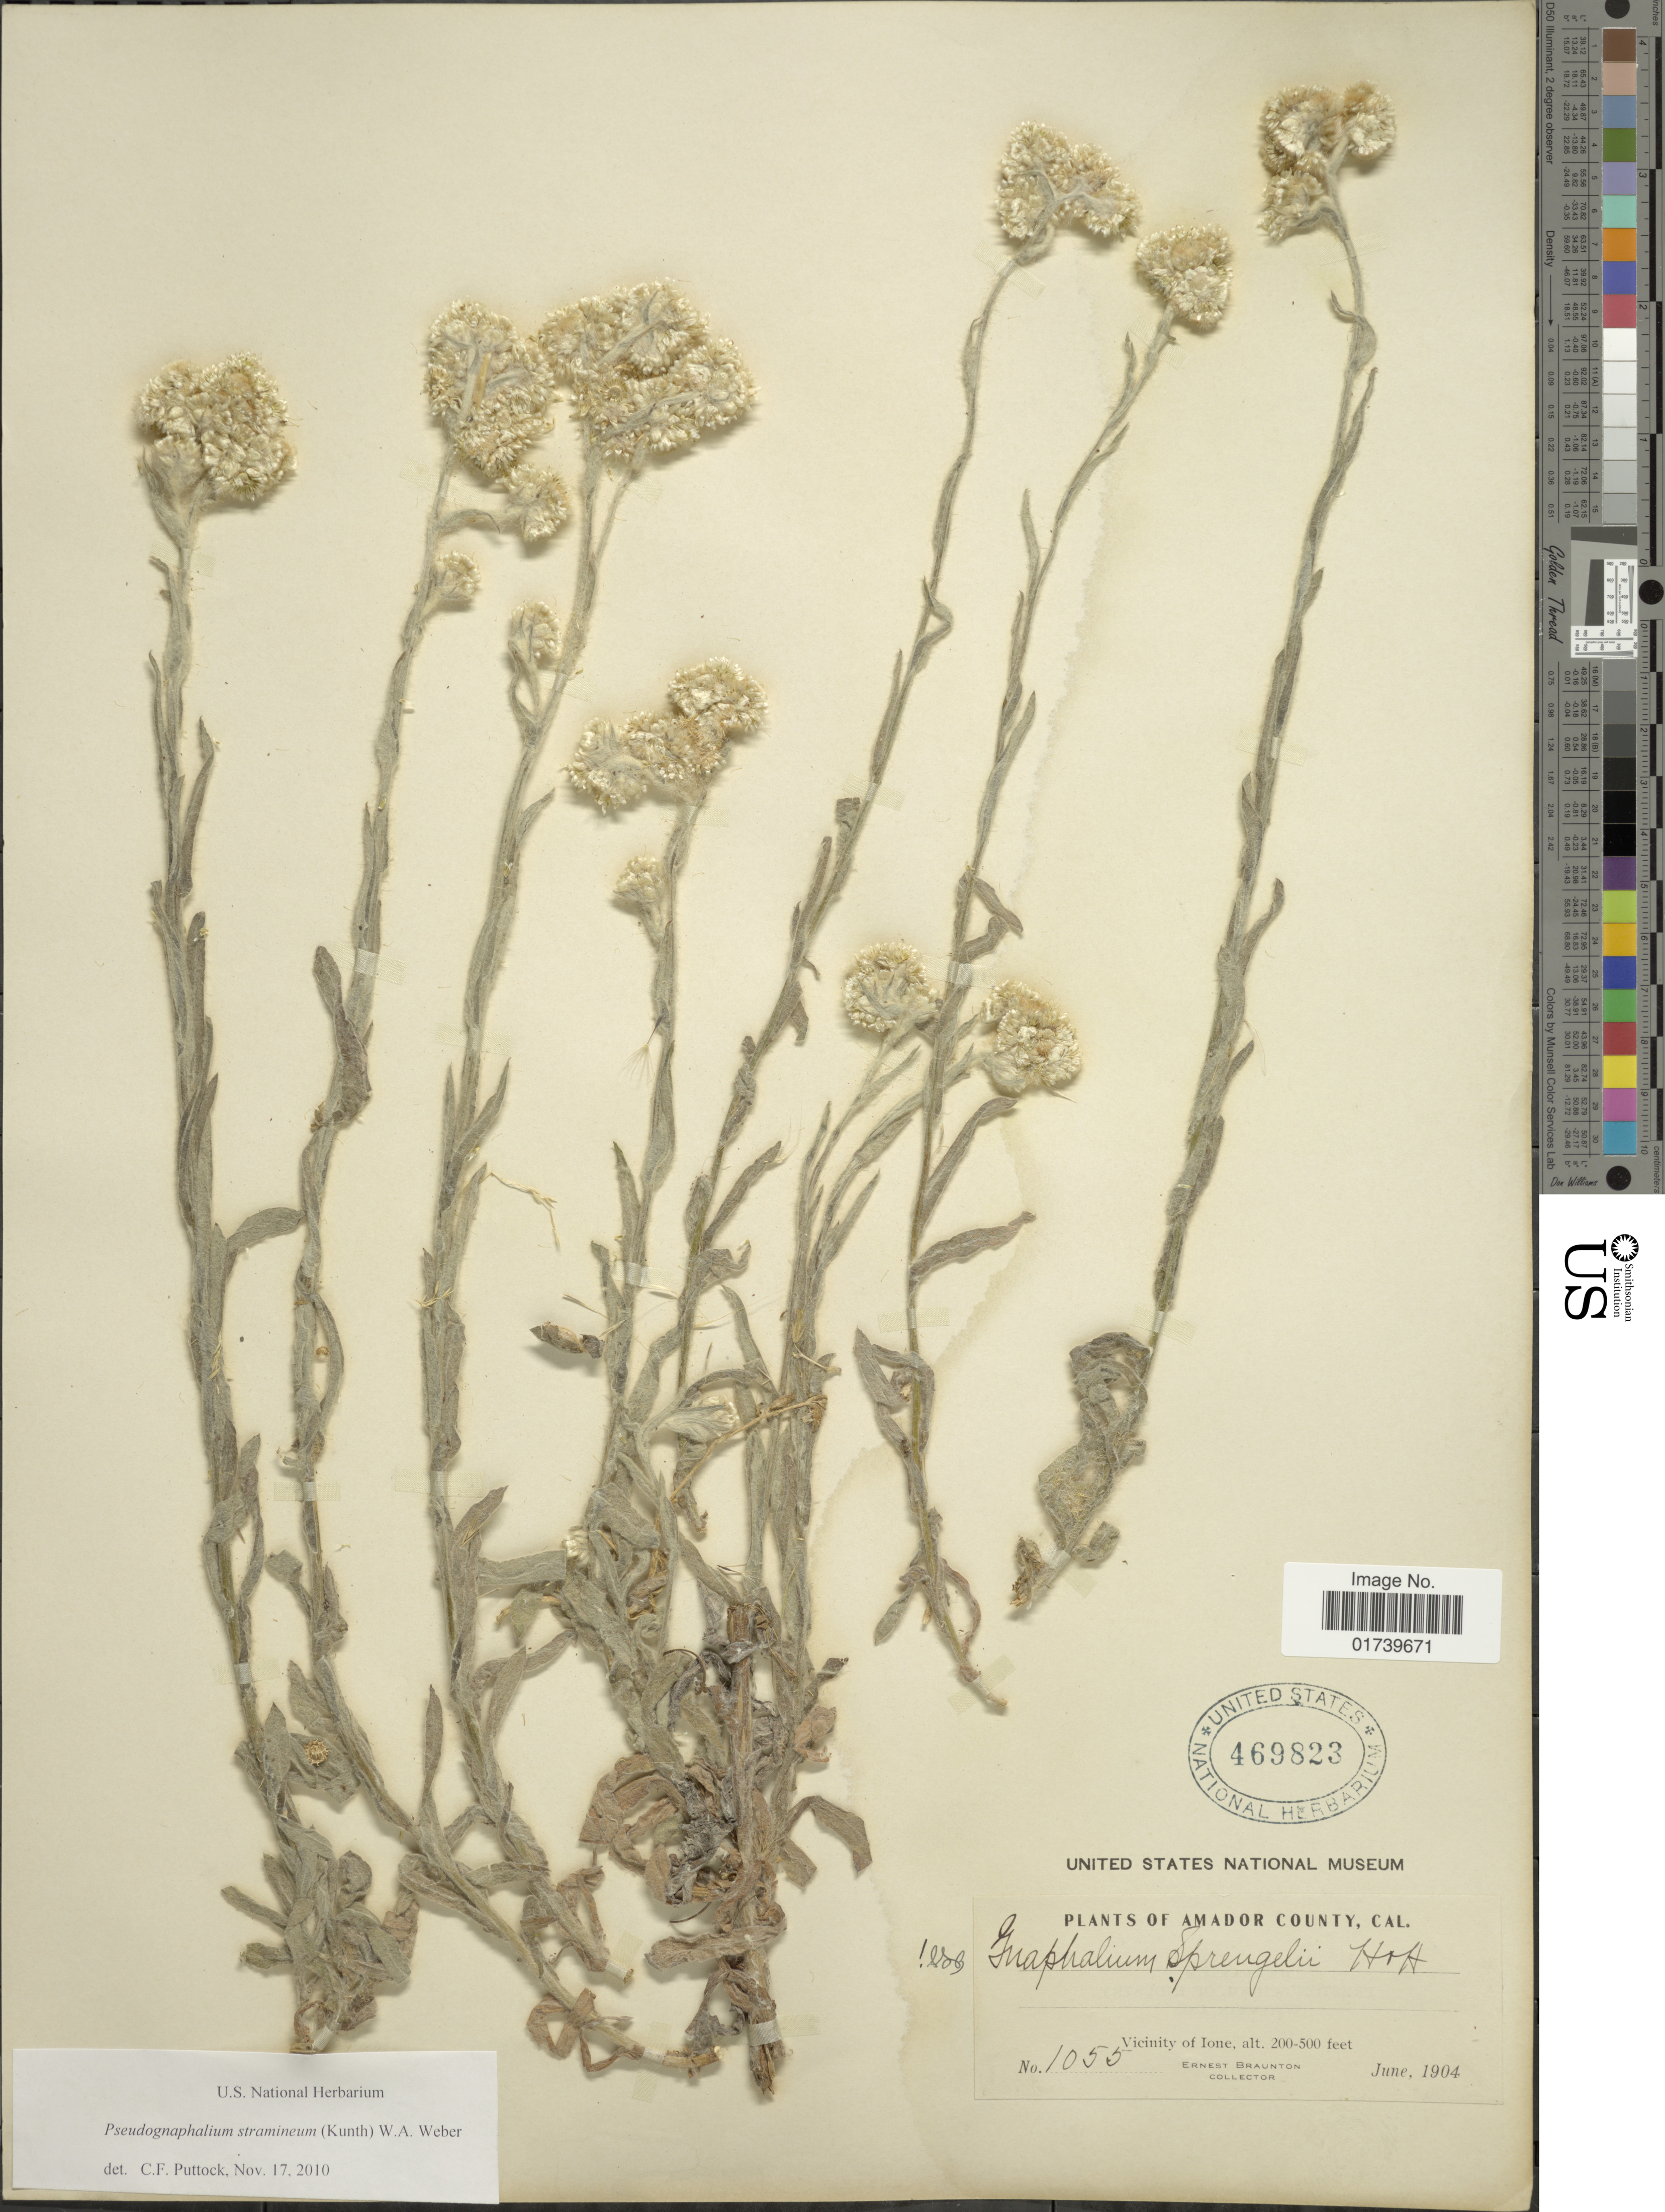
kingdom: Plantae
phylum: Tracheophyta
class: Magnoliopsida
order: Asterales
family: Asteraceae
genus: Pseudognaphalium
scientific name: Pseudognaphalium stramineum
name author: (Kunth) Anderb.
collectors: E. Braunton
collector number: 1055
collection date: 1904-06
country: United States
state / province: California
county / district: Amador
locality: Amador County, Vicinity of Ione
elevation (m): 61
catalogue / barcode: US 469823